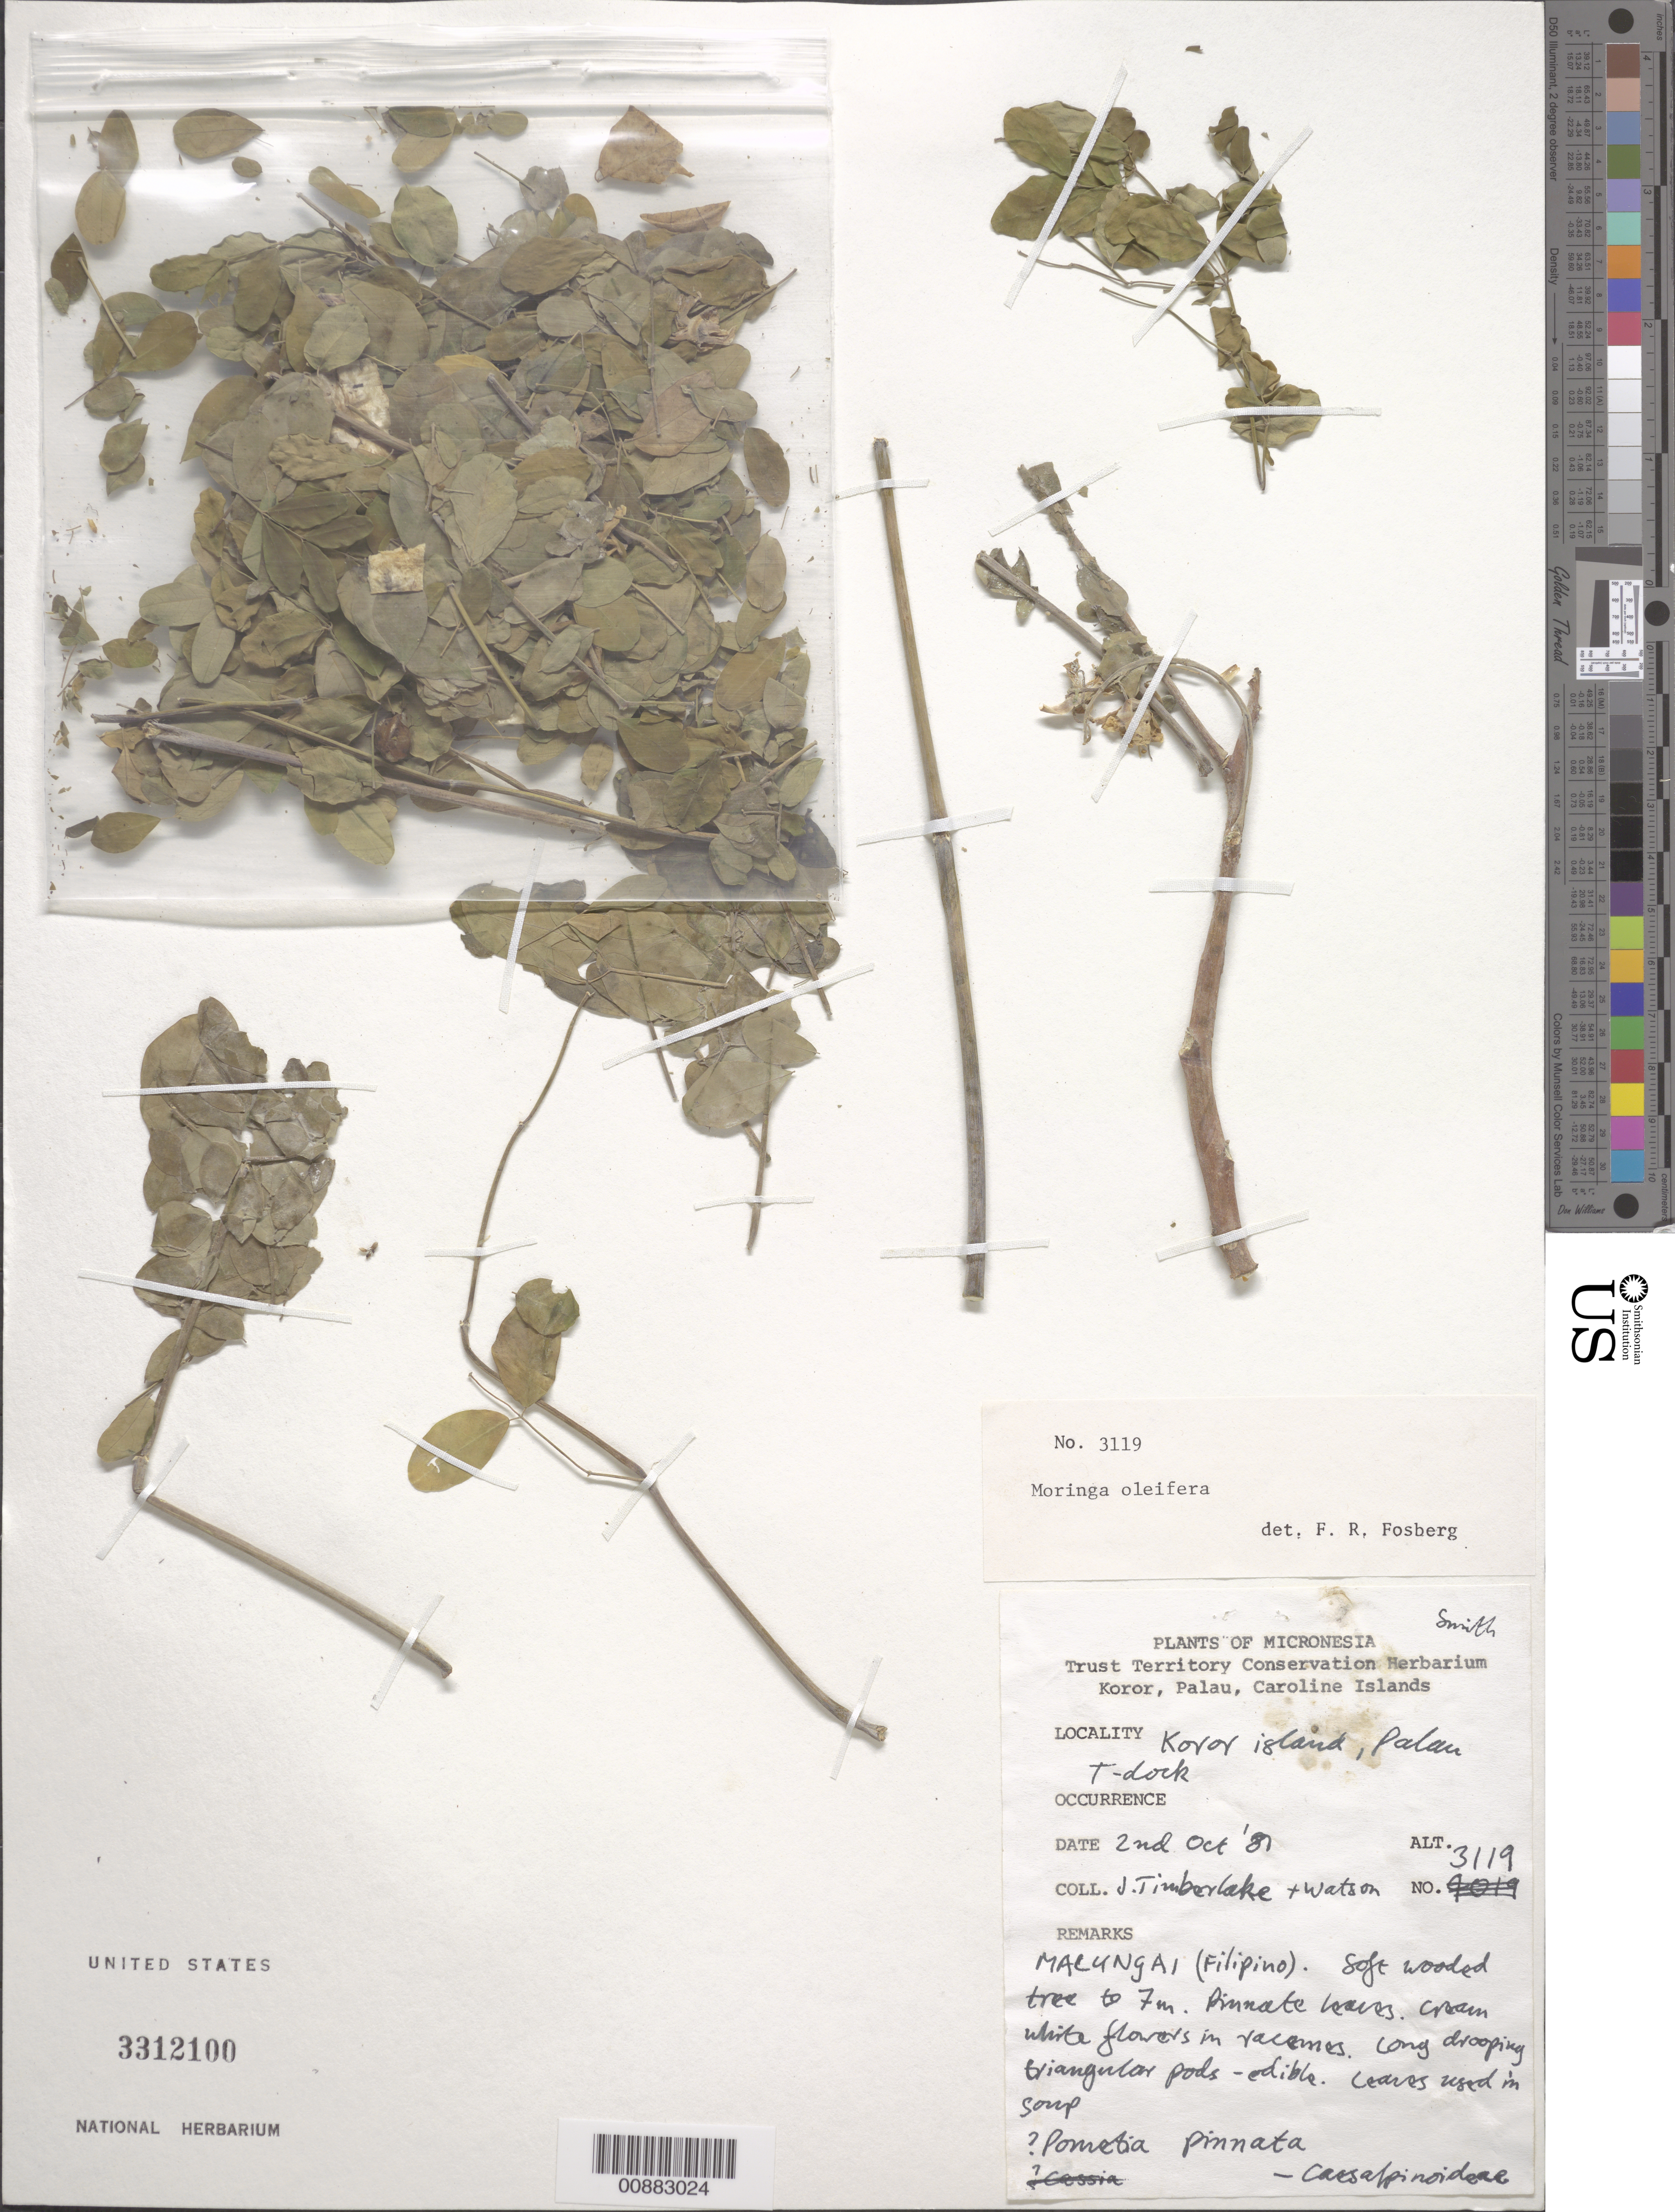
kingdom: Plantae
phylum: Tracheophyta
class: Magnoliopsida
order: Brassicales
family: Moringaceae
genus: Moringa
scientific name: Moringa oleifera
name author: Lam.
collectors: J. Timberlake & -- Watson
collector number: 3119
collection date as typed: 02 Oct 1987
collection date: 1987-10-02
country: Palau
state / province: Koror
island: Oreor (Koror)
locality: Koror island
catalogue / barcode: US 3312100